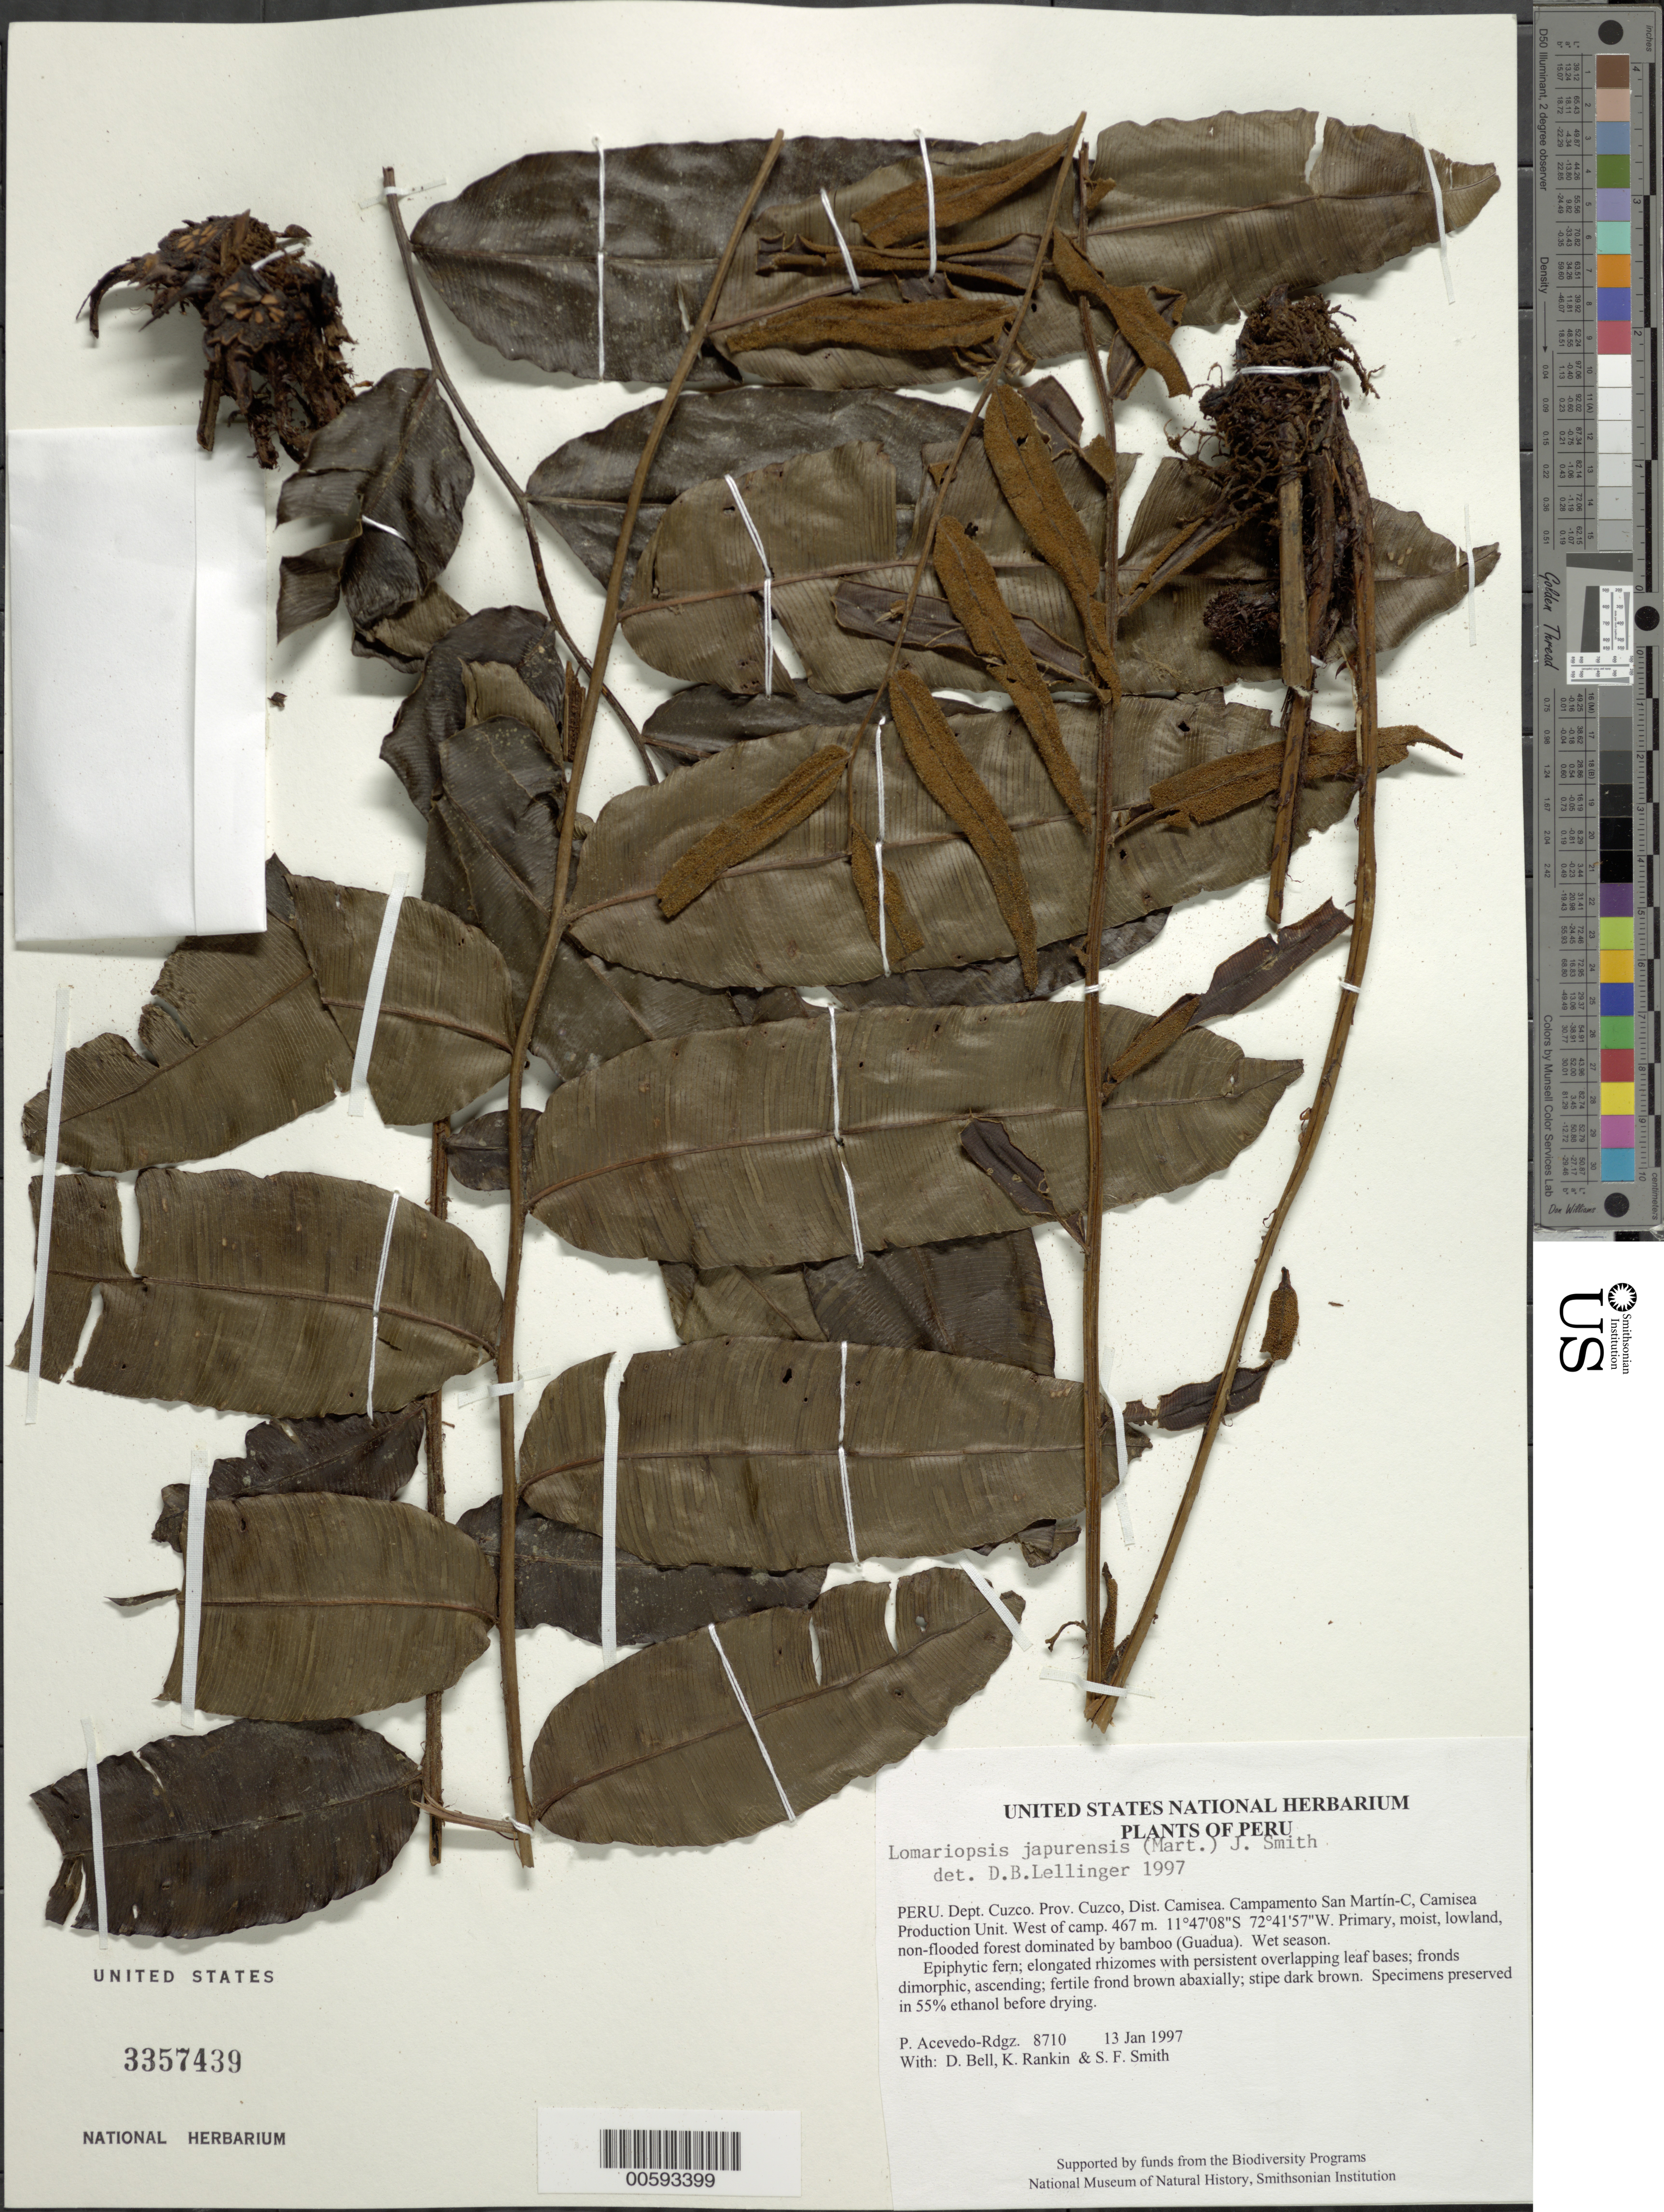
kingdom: Plantae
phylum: Tracheophyta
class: Polypodiopsida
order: Polypodiales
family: Lomariopsidaceae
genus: Lomariopsis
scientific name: Lomariopsis japurensis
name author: (Mart.) J. Sm.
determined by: Lellinger, David B., (BOT), Smithsonian Institution - National Museum of Natural History (UNITED STATES)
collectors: P. Acevedo-Rodr., D. A. Bell, K. B. Rankin & S.F. Smith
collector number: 8710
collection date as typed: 13 Jan 1997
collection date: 1997-01-13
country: Peru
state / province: Cusco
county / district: Cusco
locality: Districto Camisea, Campamento San Martín-C, Camisea Production Unit. West of camp.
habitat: Primary, moist, lowland, non-flooded forest dominated by bamboo (Guadua). Wet season.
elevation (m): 467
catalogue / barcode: US 3357439